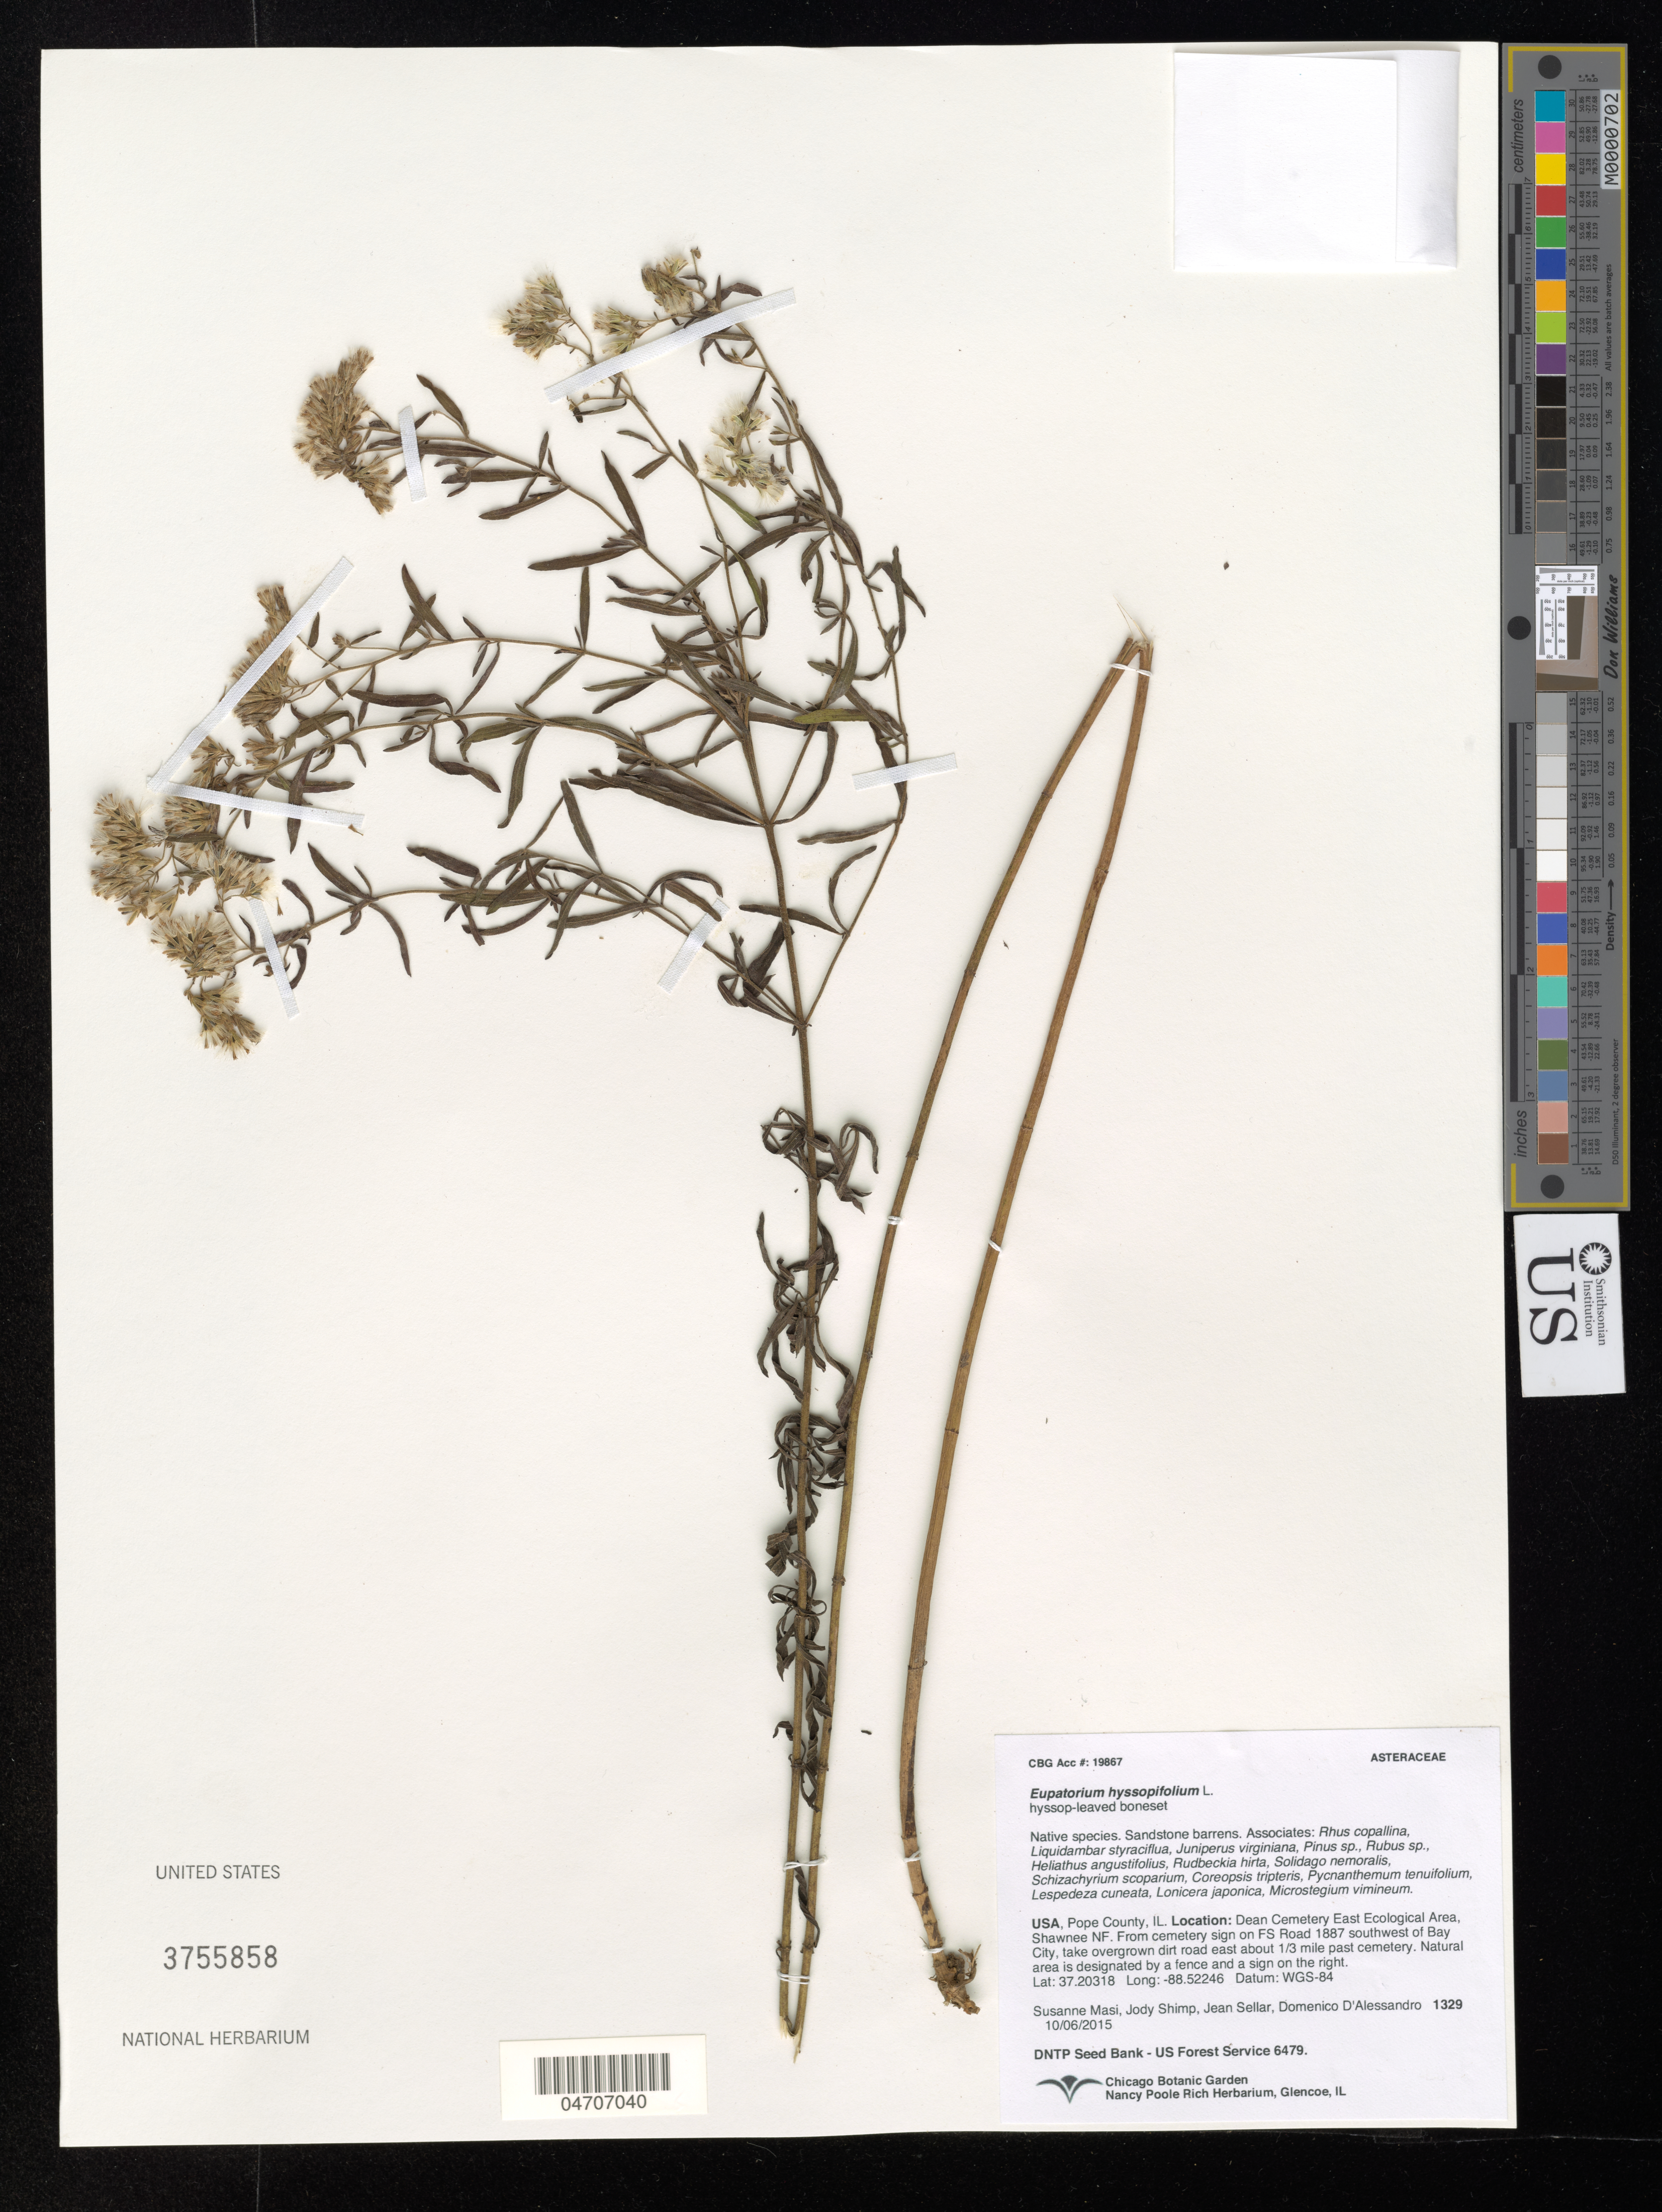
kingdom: Plantae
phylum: Tracheophyta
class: Magnoliopsida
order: Asterales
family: Asteraceae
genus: Eupatorium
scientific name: Eupatorium hyssopifolium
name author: L.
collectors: S. Masi, A. Lisak, A. Campos-Rocha & D. D'alessandro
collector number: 1329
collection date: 2015-10-06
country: United States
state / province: Illinois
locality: Pope County. Dean Cemetery East Ecological Area, Shawnee NF. From cemetery sign on FS Road 1887 southwest of Bay City take overgrown dirt road east about ⅓ mile past cemetery. Natural area is designated by a fence and a sign on the right.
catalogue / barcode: US 3755858